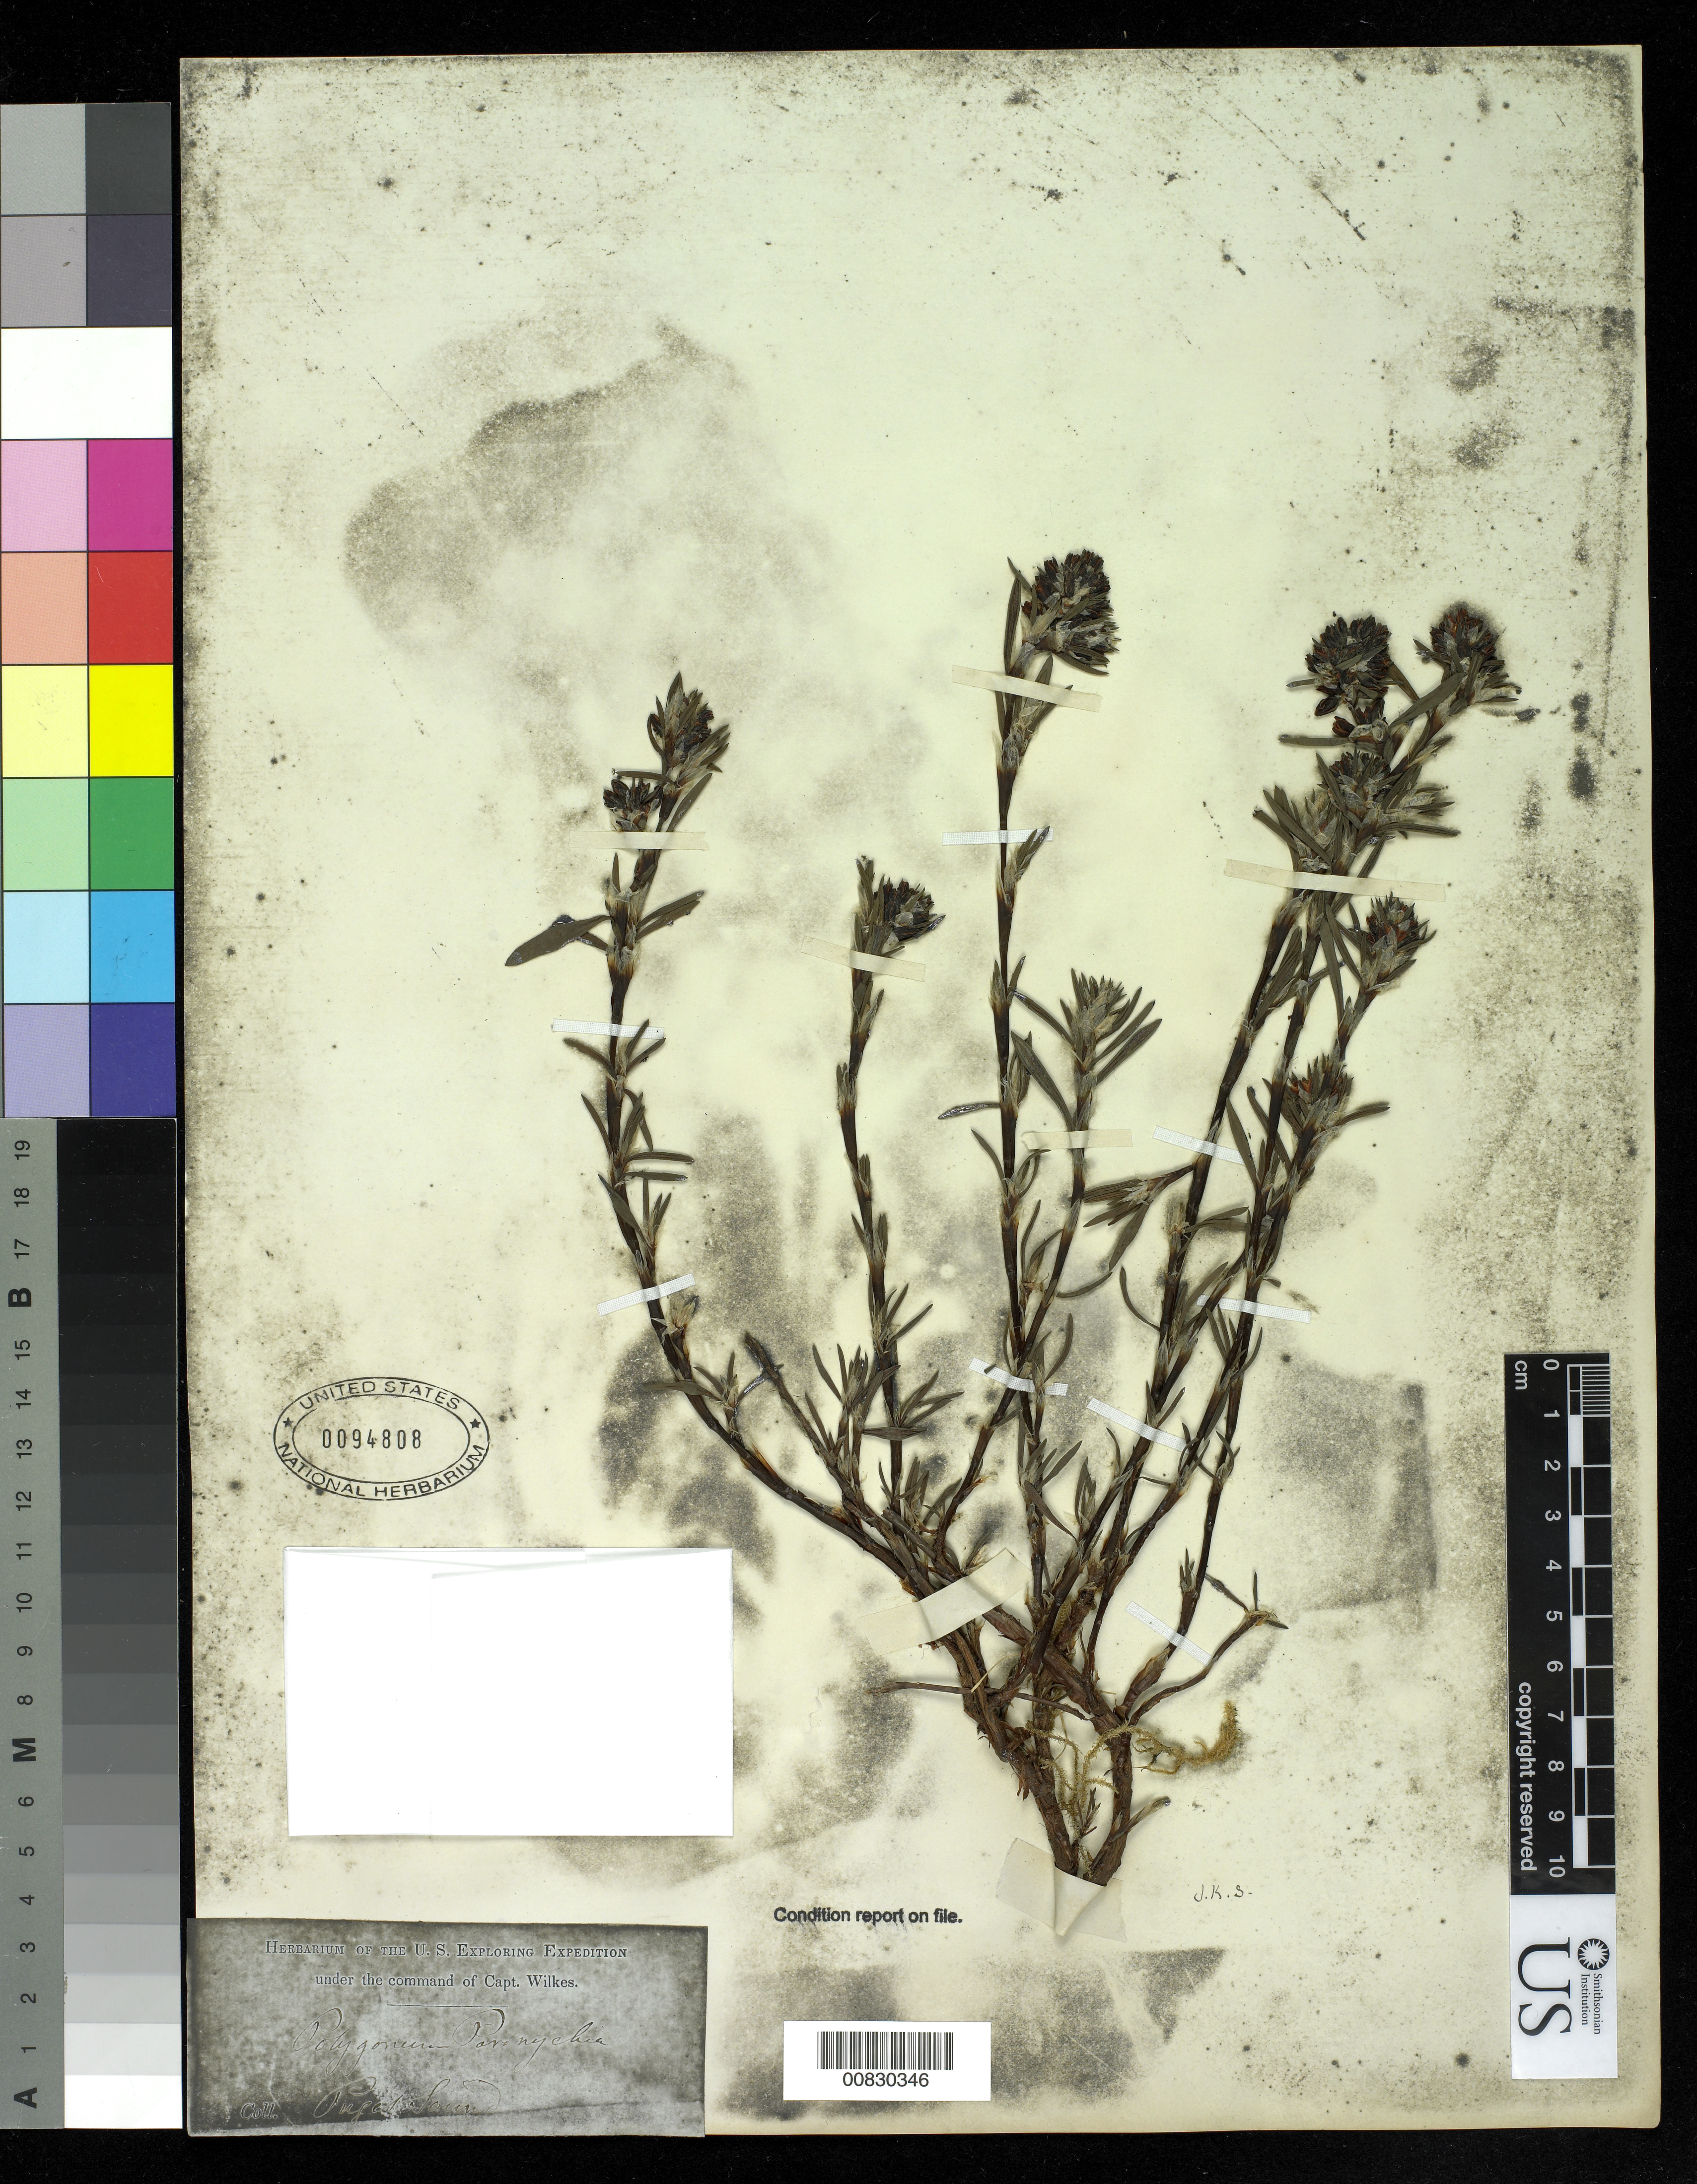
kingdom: Plantae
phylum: Tracheophyta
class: Magnoliopsida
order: Caryophyllales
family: Polygonaceae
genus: Polygonum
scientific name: Polygonum paronychia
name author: Cham. & Schltdl.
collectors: Wilkes Explor. Exped.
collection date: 1838/1842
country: United States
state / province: Washington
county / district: King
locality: Puget Sound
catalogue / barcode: US 94808